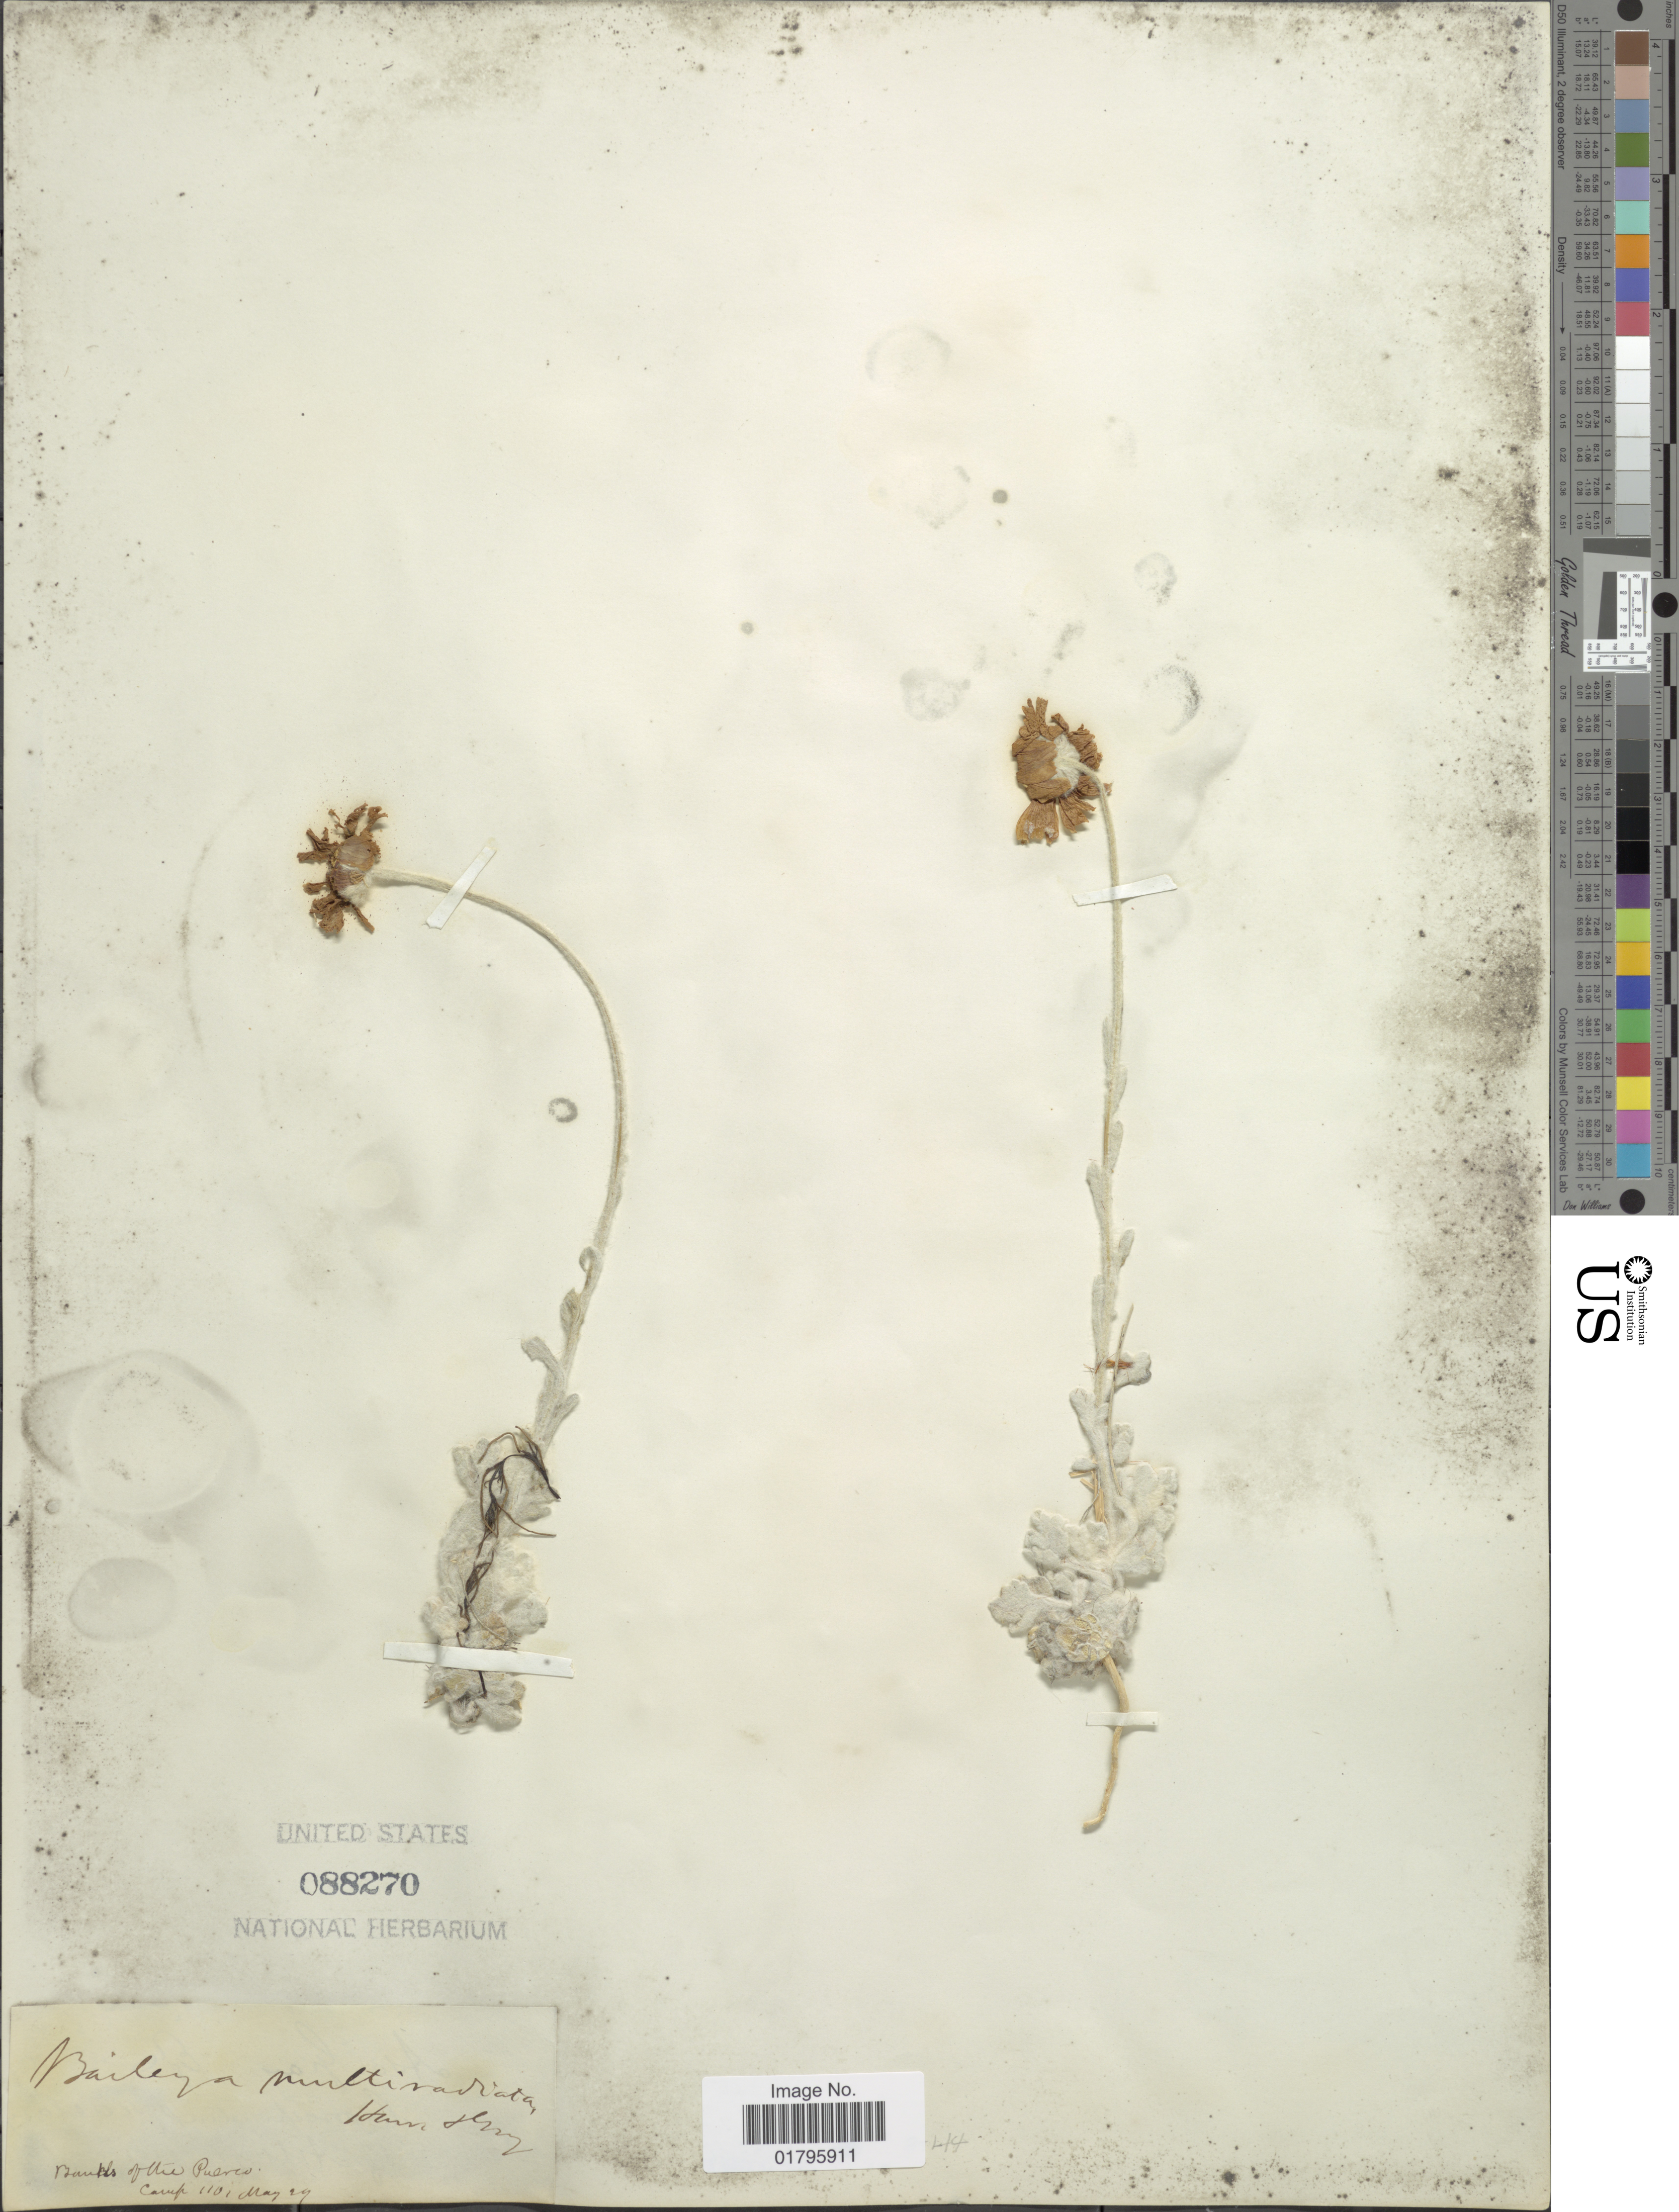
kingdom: Plantae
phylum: Tracheophyta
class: Magnoliopsida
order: Asterales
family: Asteraceae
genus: Baileya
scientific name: Baileya multiradiata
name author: Harv. & A. Gray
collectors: Camp, --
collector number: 110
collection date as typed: Transcribed d/m/y: /5/29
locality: Banls of [illegible text] Puerco.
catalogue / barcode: US 88270